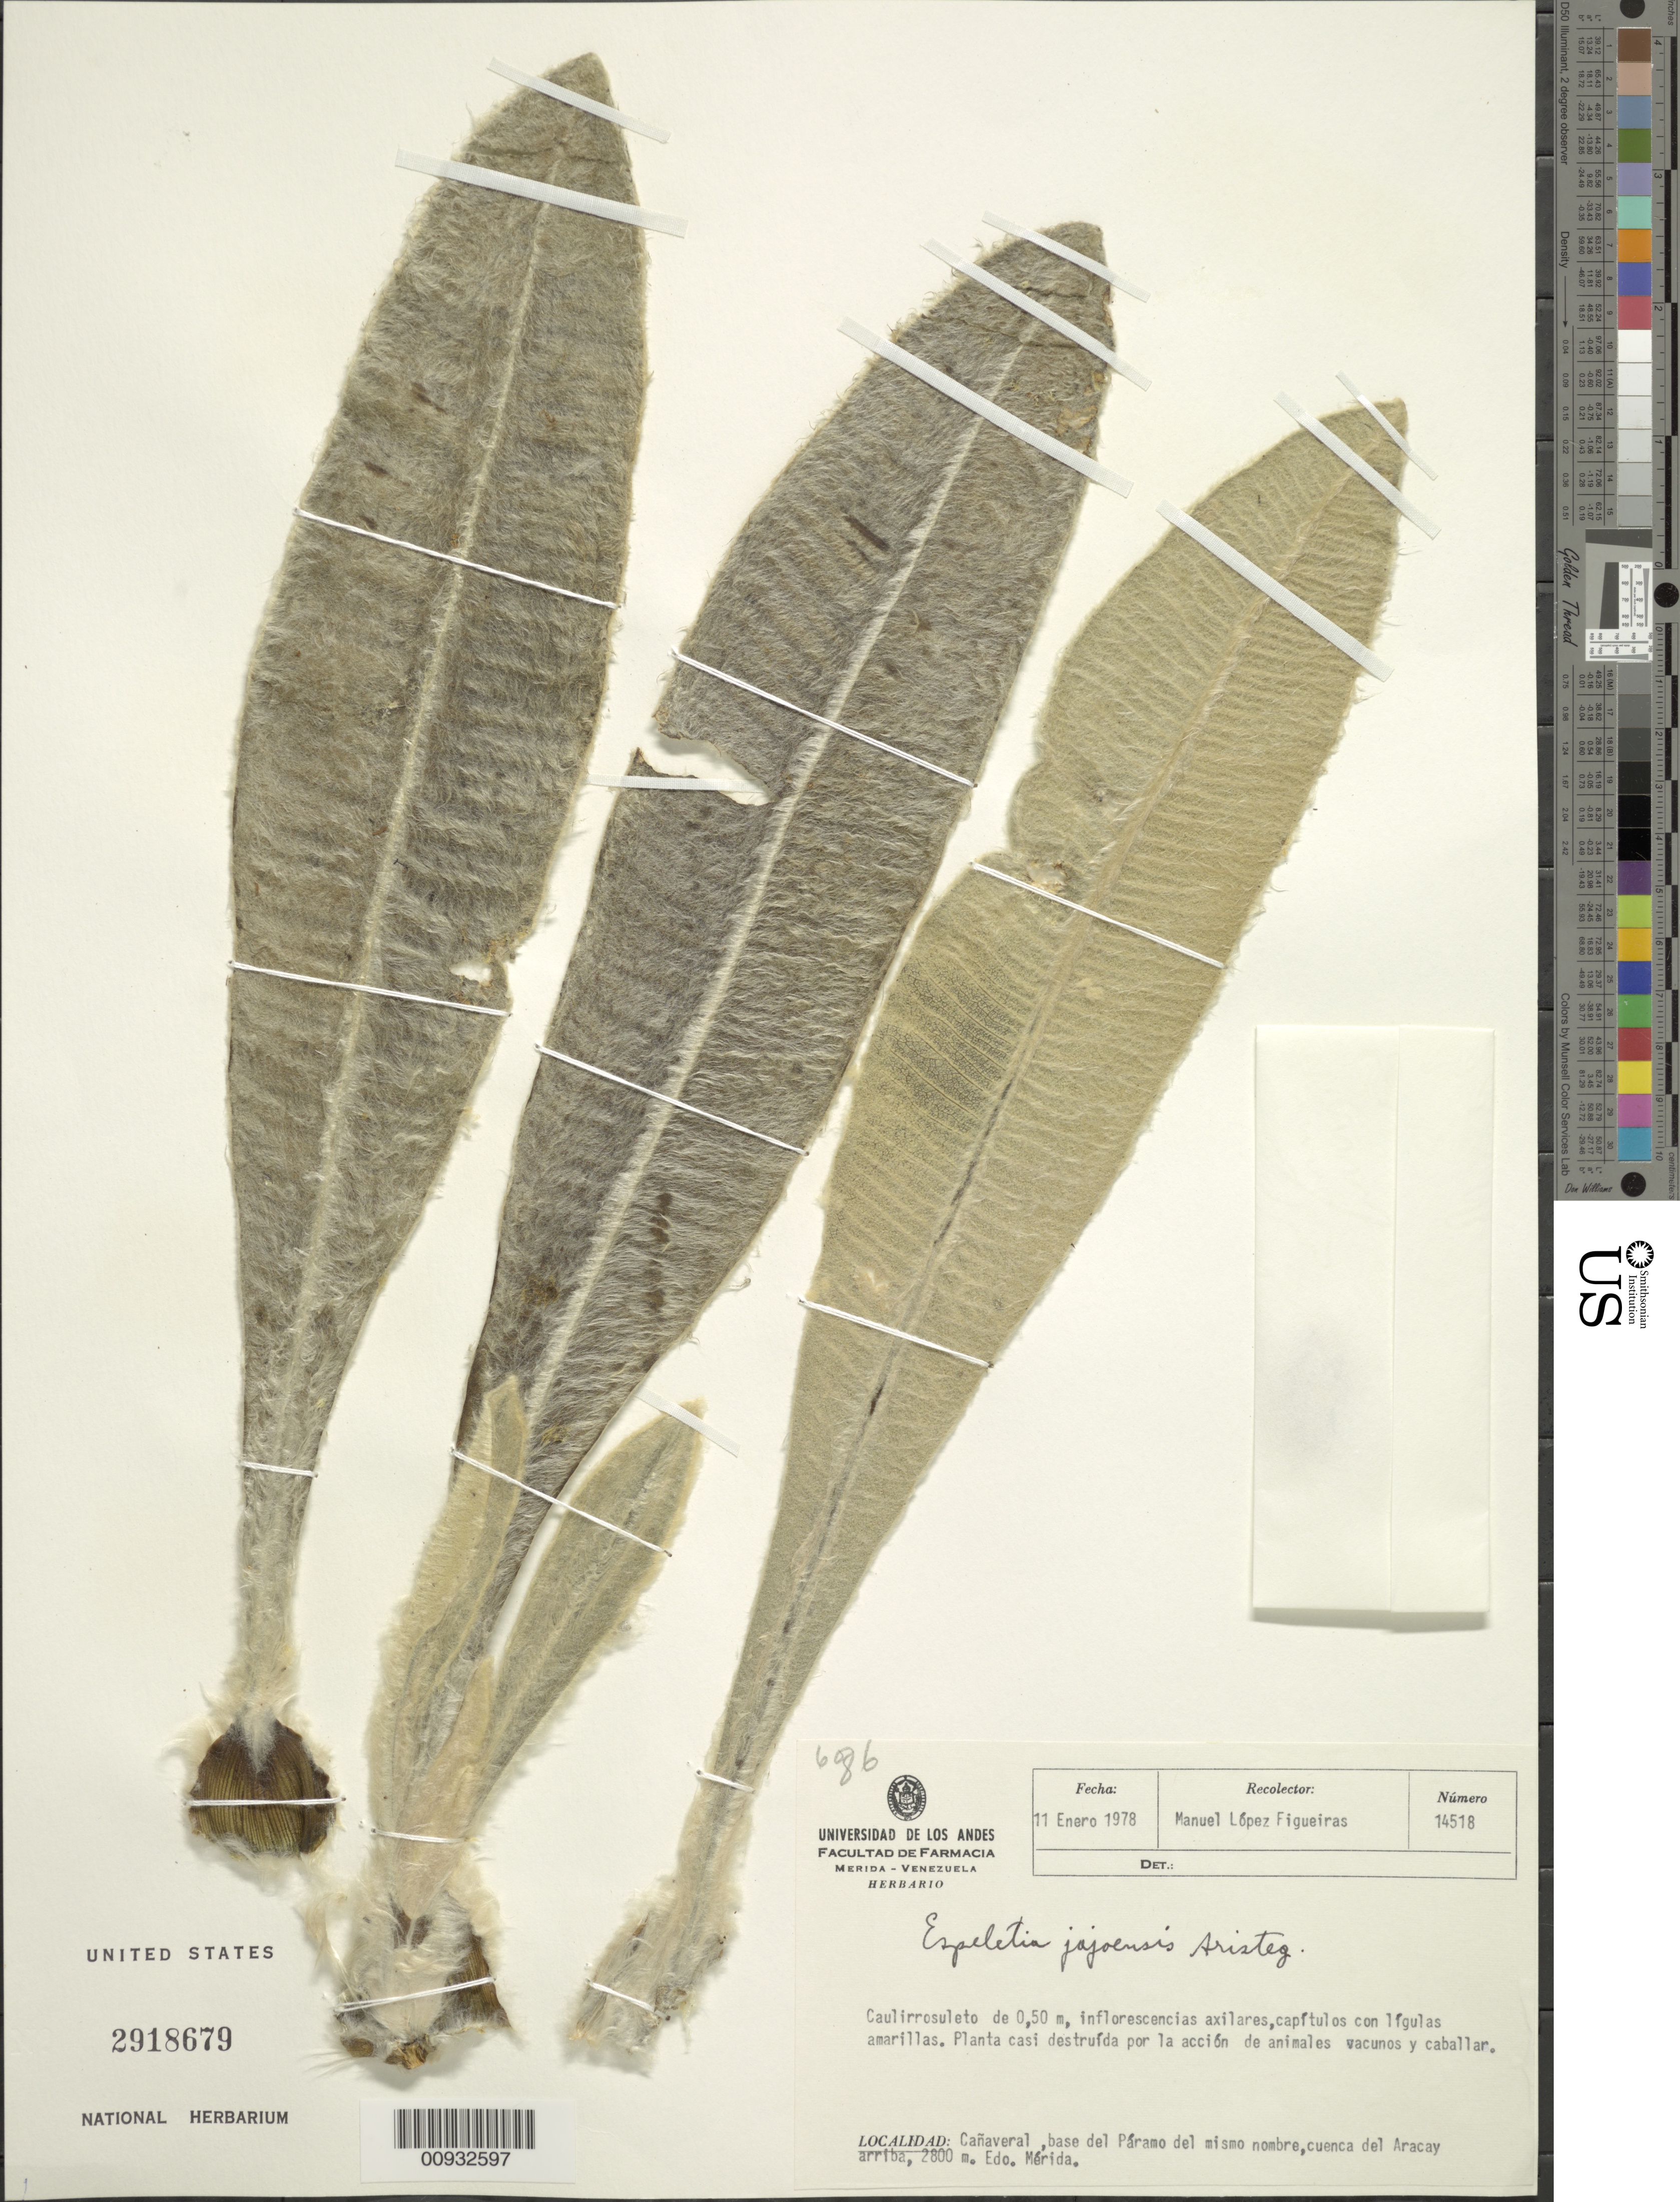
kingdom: Plantae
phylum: Tracheophyta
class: Magnoliopsida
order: Asterales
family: Asteraceae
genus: Espeletia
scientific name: Espeletia jajoensis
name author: Aristeg.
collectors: M. López Figueiras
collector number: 14518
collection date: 1978-01-11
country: Venezuela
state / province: Mérida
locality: Canaveral, base del Paramo del mismo nombre, cuenca del Aracay arriba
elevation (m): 2800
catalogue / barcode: US 2918679